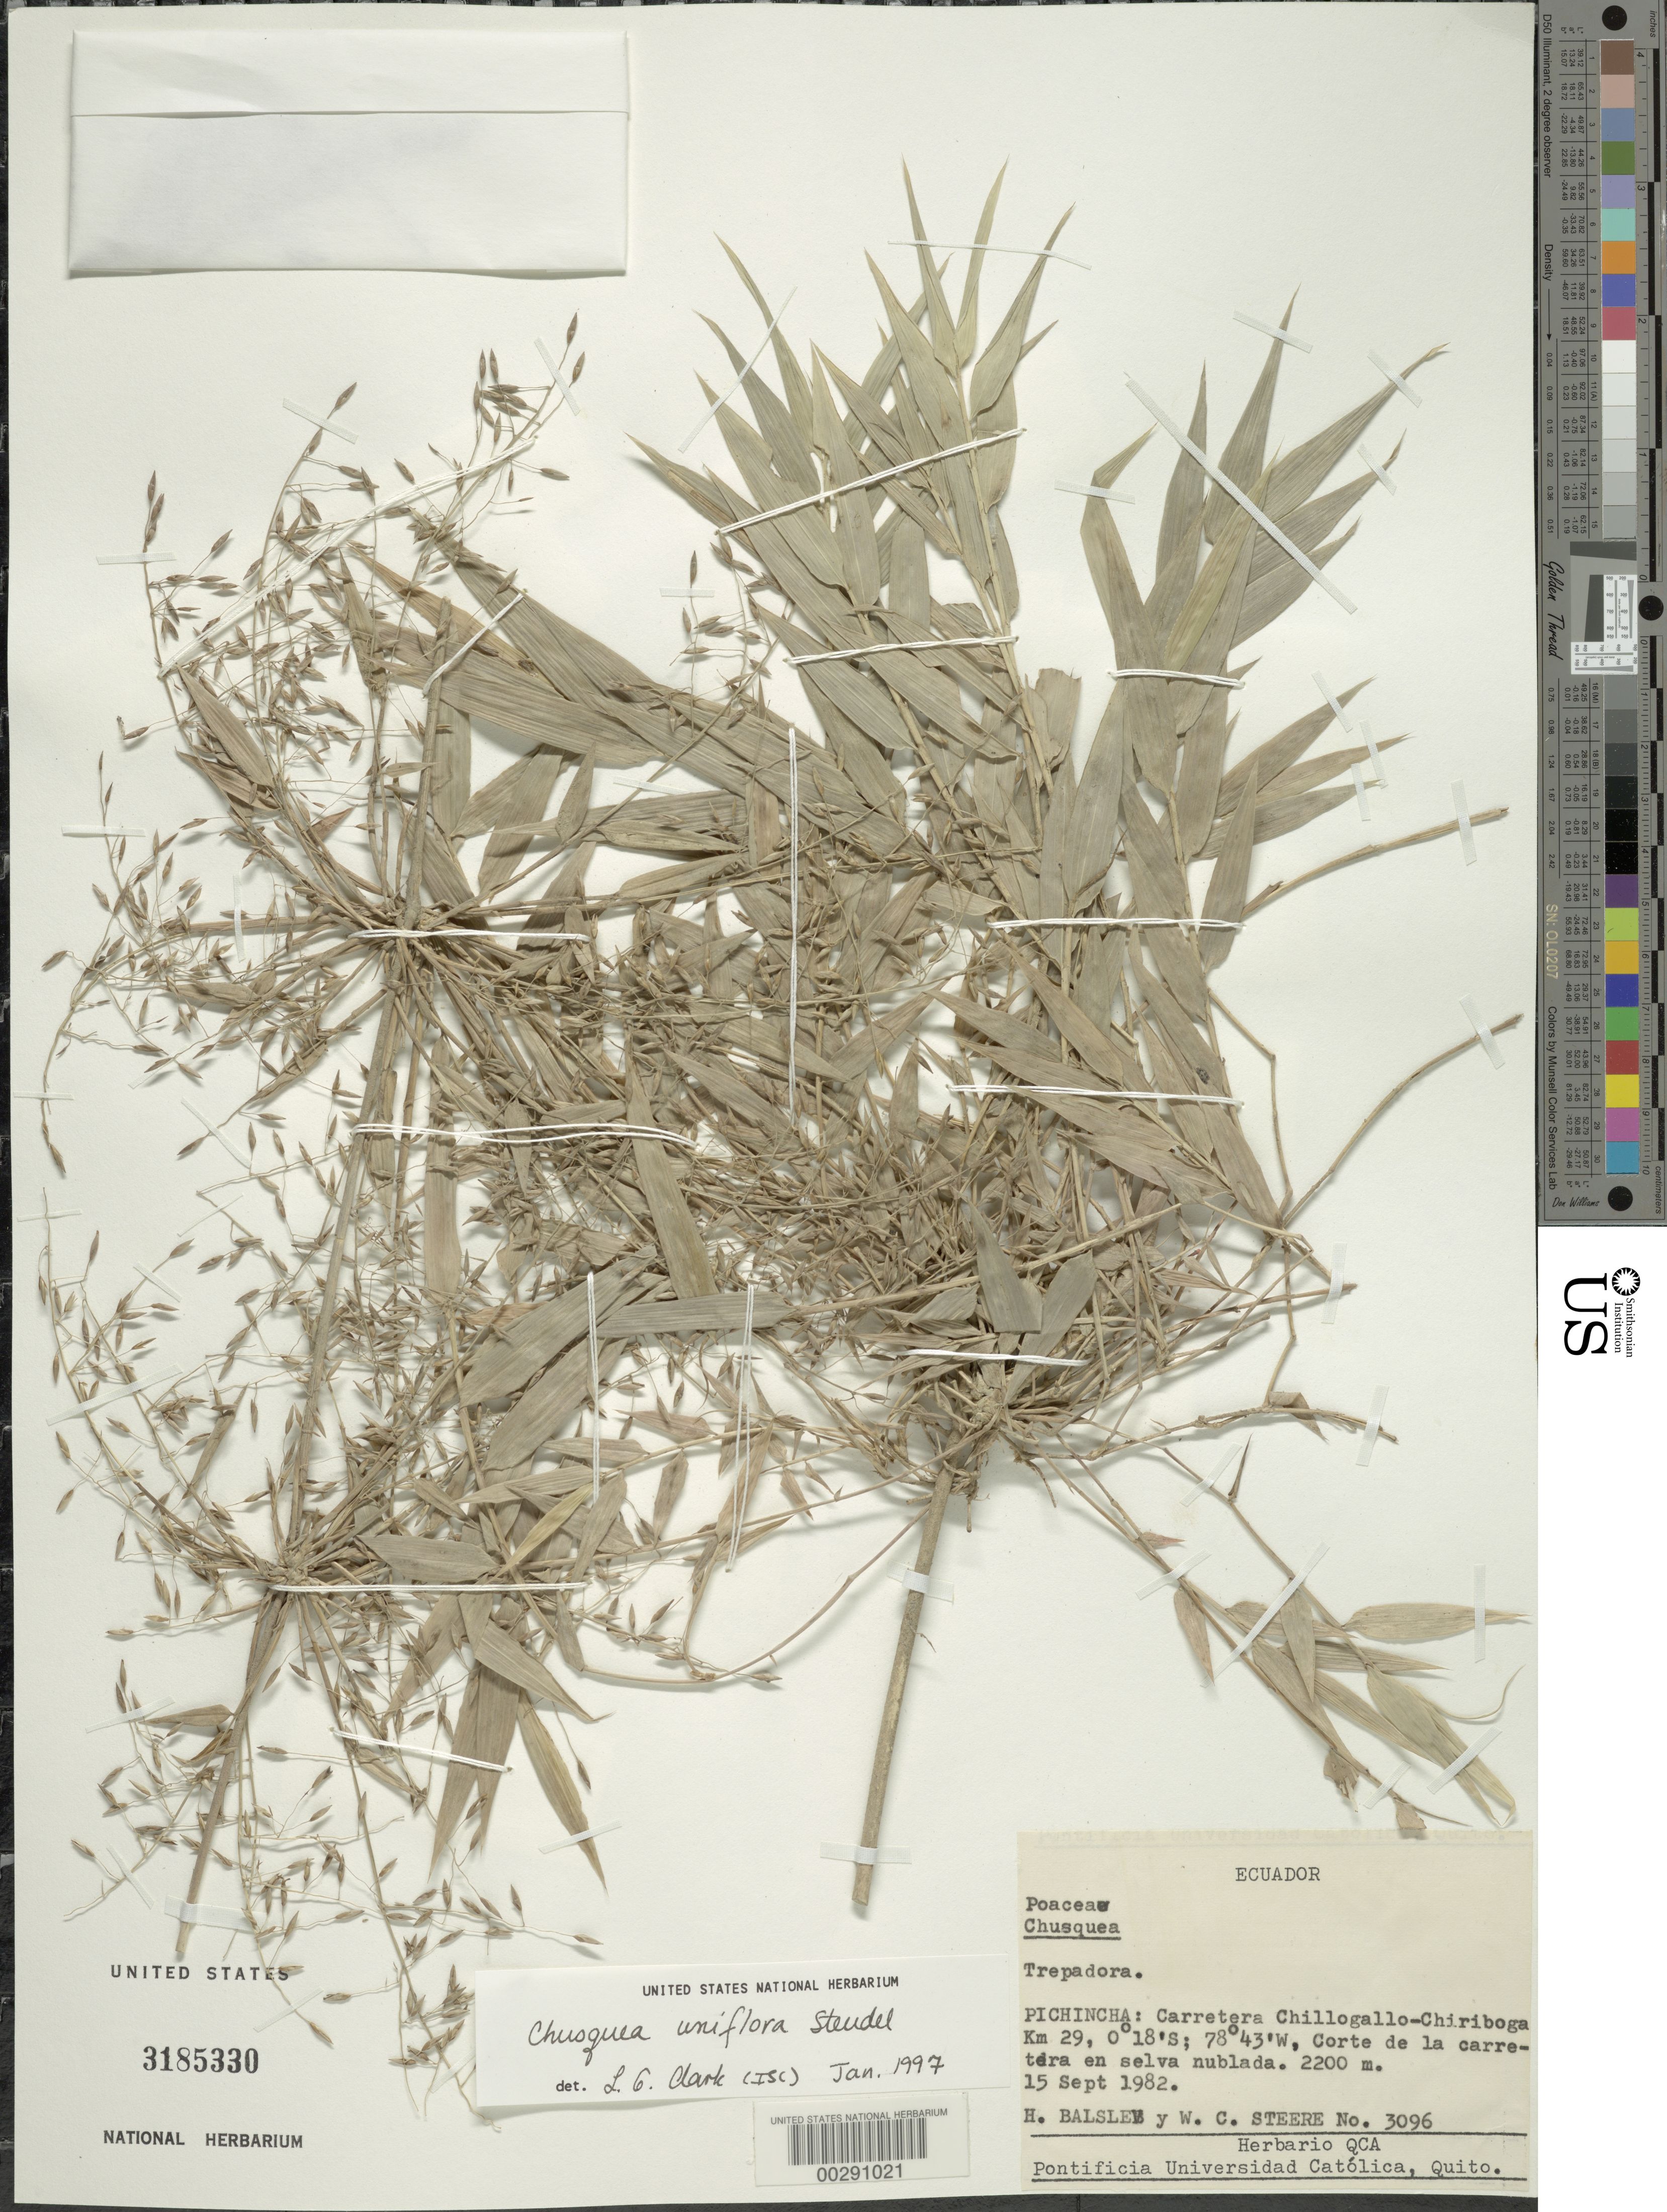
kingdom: Plantae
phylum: Tracheophyta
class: Liliopsida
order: Poales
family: Poaceae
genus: Chusquea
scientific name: Chusquea uniflora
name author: Steud.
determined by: Clark, Lynn G., (ISC), Iowa State University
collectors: H. Balslev & W. C. Steere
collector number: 3096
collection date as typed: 15 Sep 1982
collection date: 1982-09-15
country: Ecuador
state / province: Pichincha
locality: Carretera chillgallo-chiriboga km 29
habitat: Edge of the road in cloud forest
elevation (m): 2200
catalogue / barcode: US 3185330